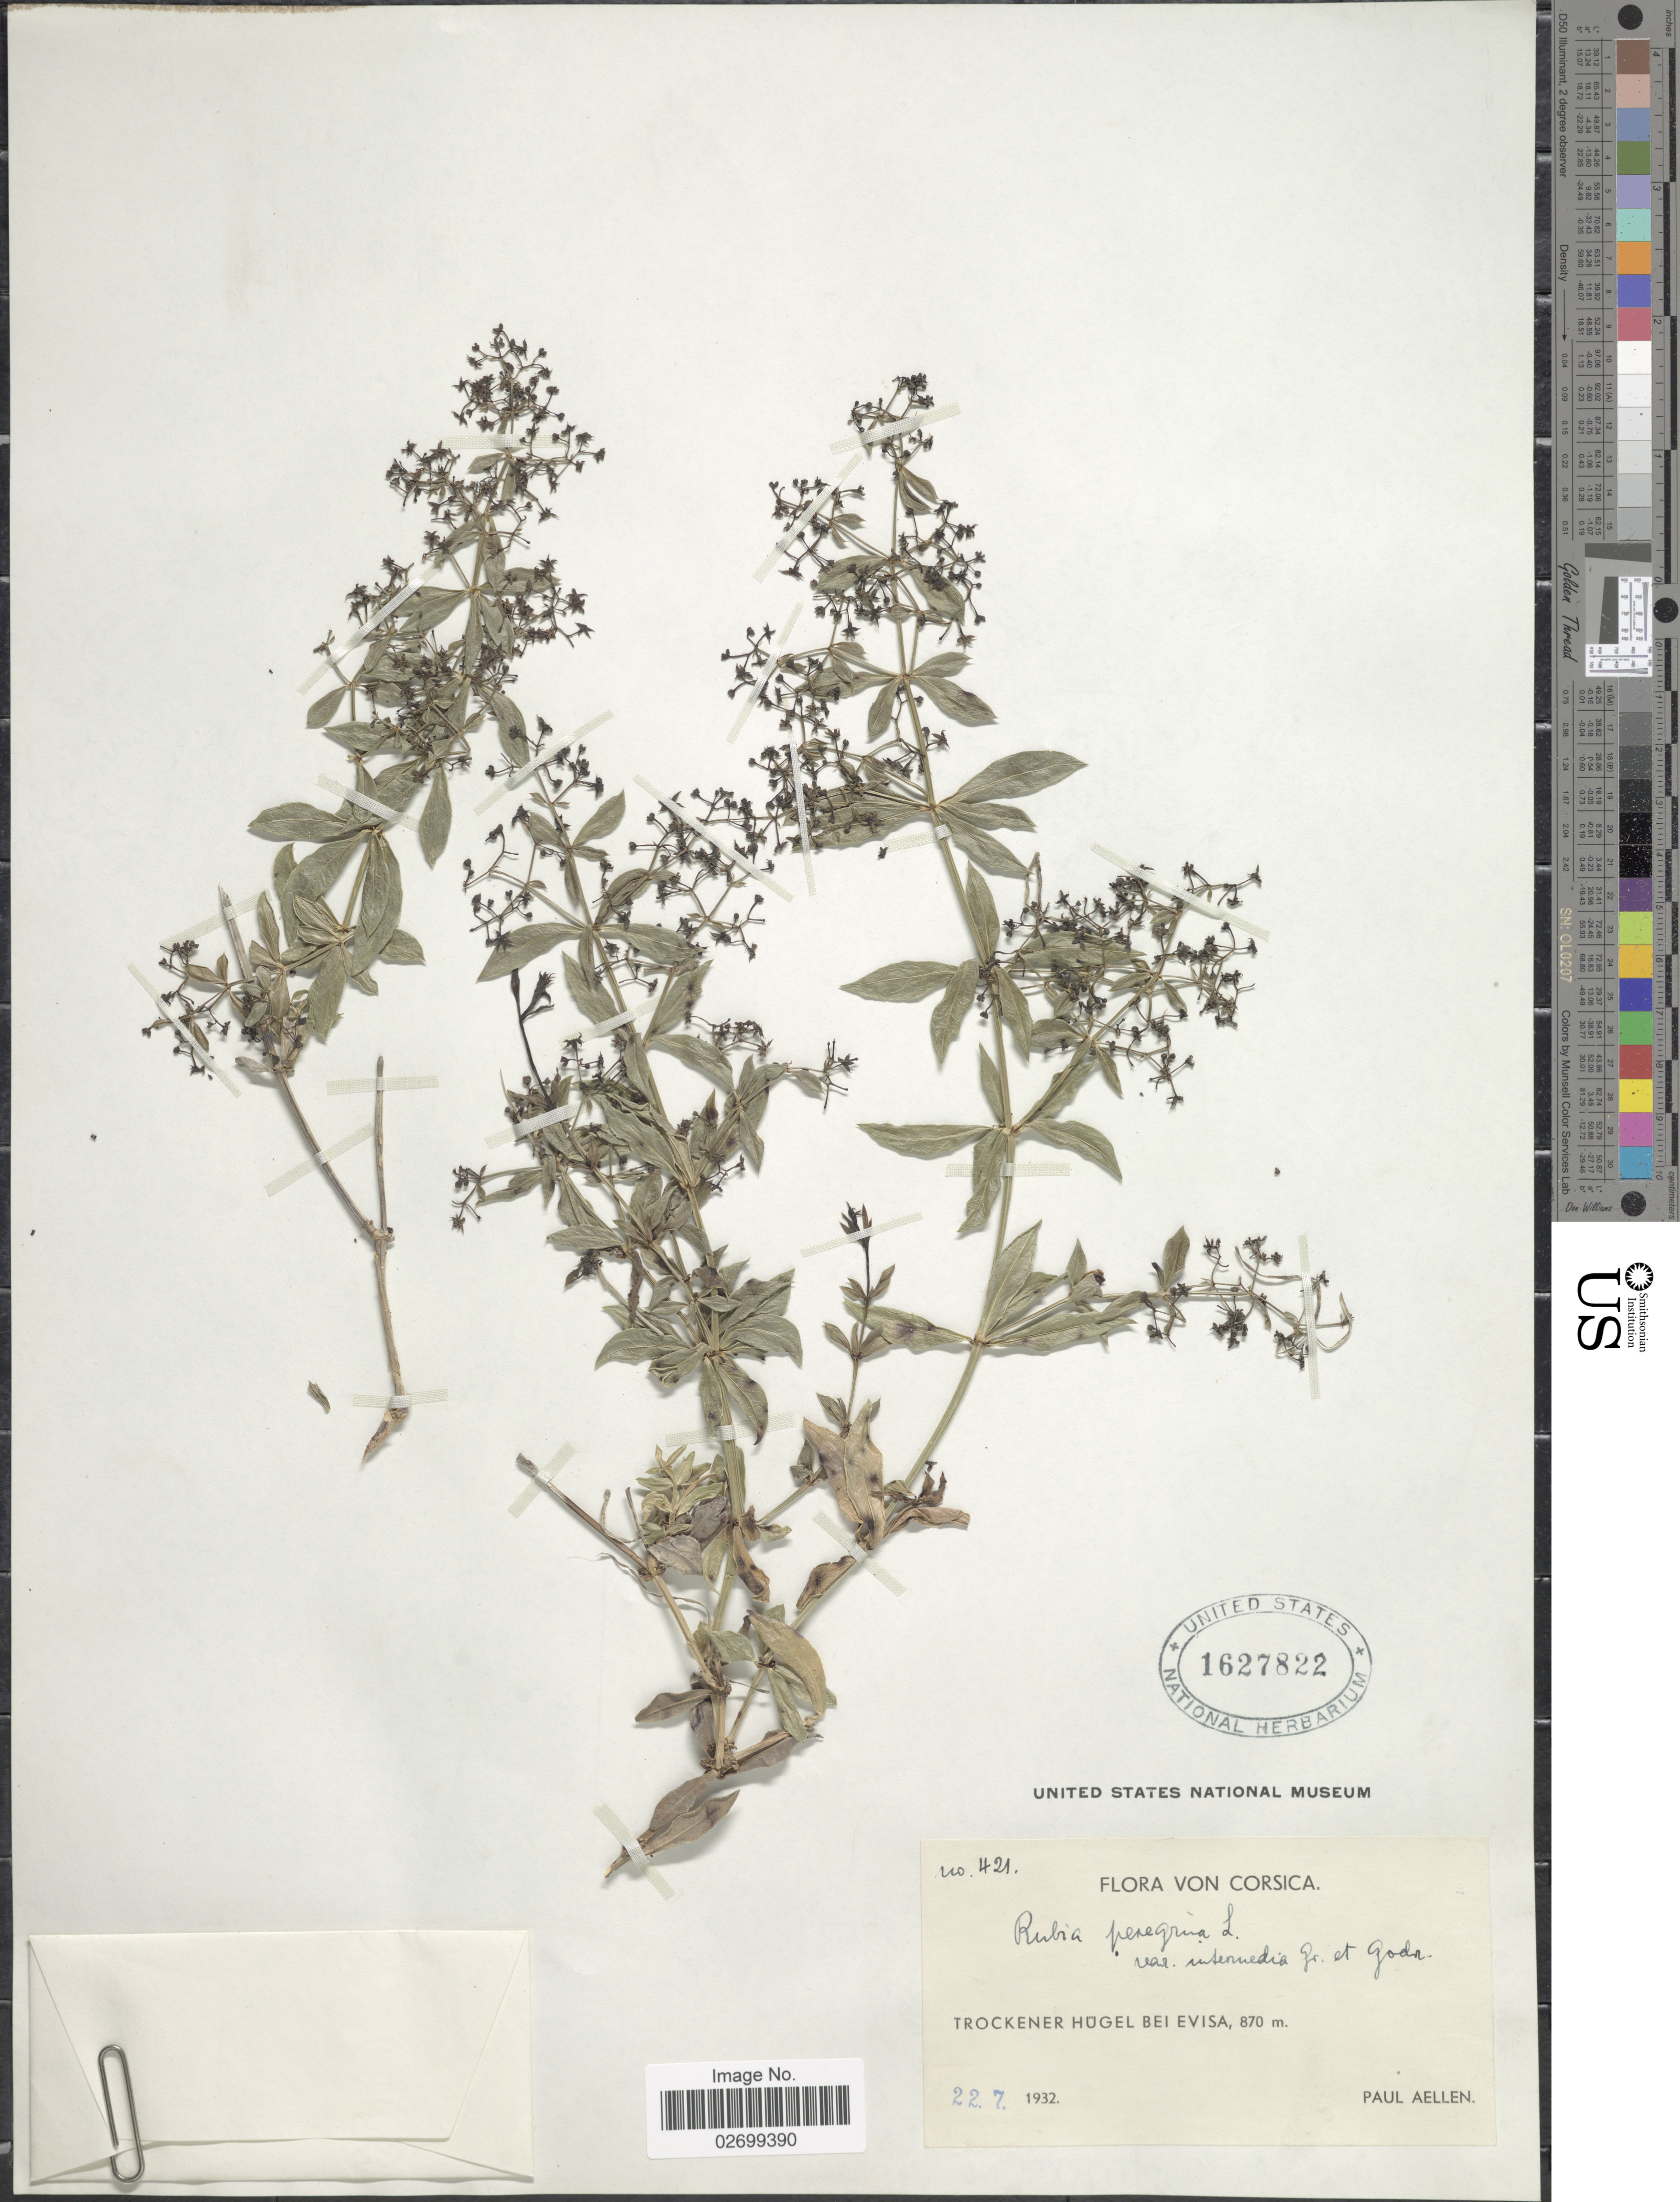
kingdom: Plantae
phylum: Tracheophyta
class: Magnoliopsida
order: Gentianales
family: Rubiaceae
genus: Rubia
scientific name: Rubia peregrina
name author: L.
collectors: P. Aellen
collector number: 421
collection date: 1932-07-22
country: France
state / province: Corsica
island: Corse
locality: Trockener Hugel Bei Evisa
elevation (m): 870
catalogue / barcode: US 1627822